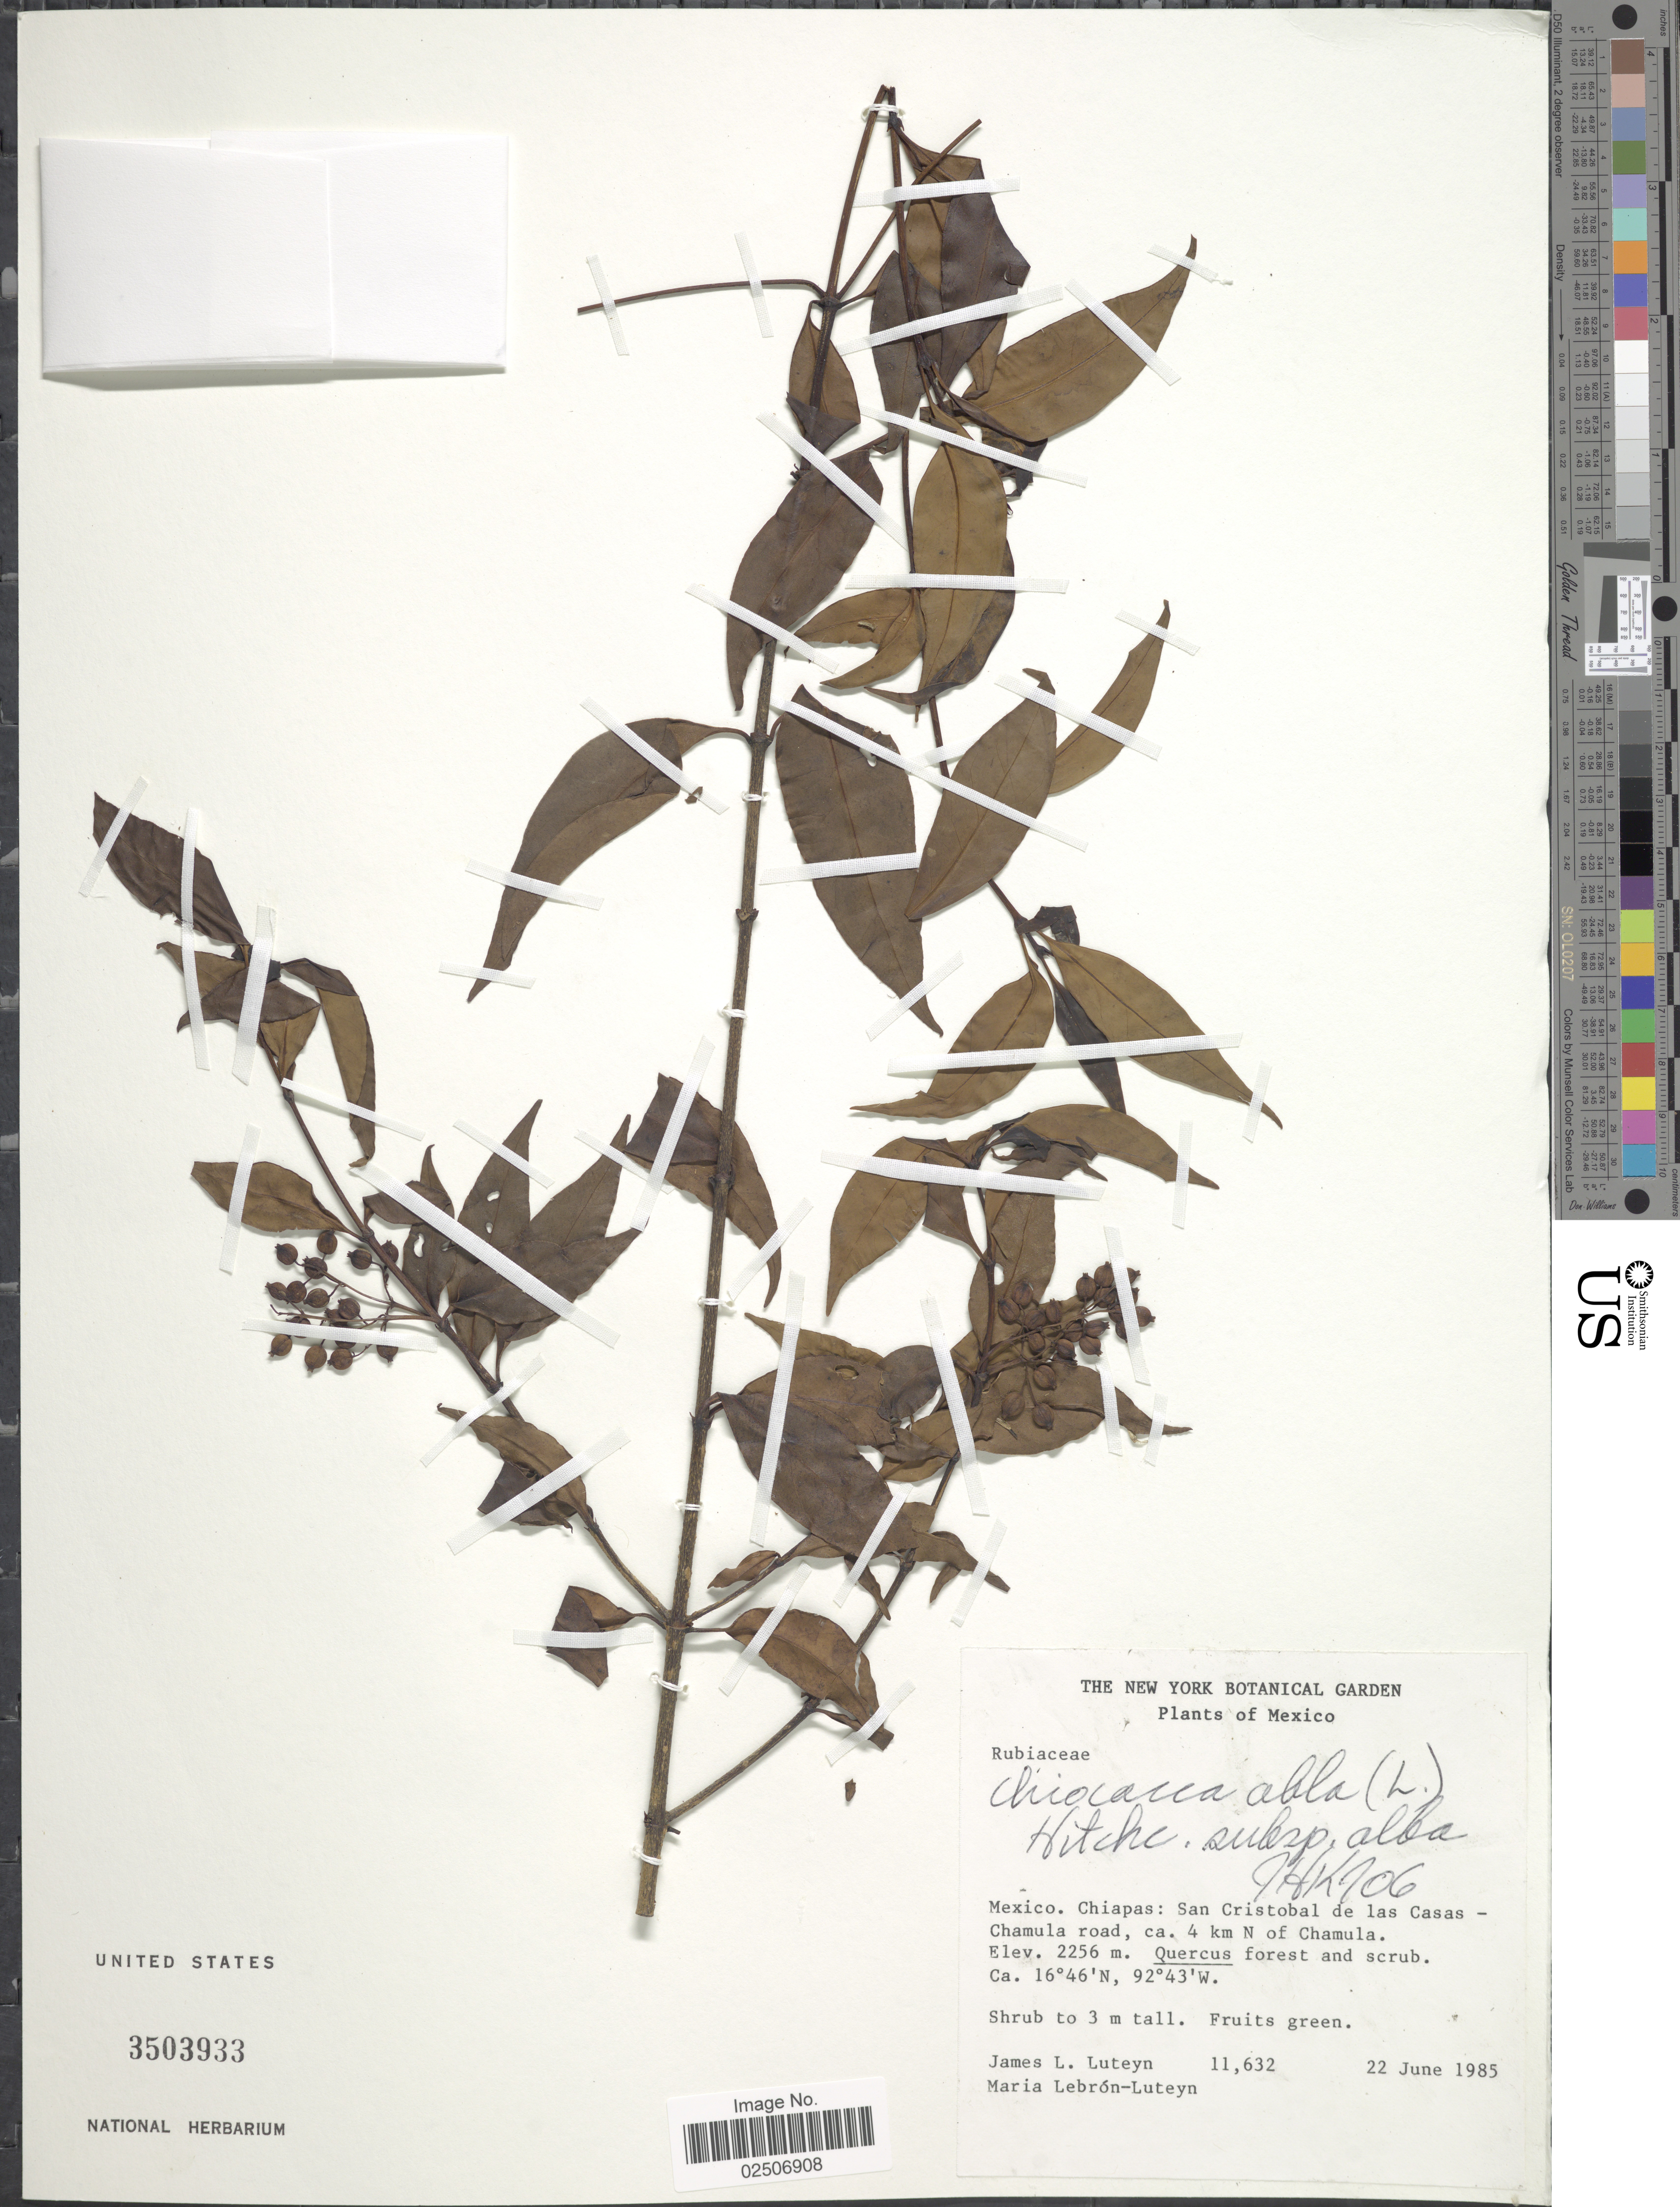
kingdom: Plantae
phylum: Tracheophyta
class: Magnoliopsida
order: Gentianales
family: Rubiaceae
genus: Chiococca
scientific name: Chiococca alba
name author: (L.) Hitchc.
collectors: J. L. Luteyn & M. L. Lebrón-Luteyn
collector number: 11632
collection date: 1985-06-22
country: Mexico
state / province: Chiapas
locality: San Cristobal de las Casas Chamula road, ca. 4 km N of Chamula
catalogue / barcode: US 3503933